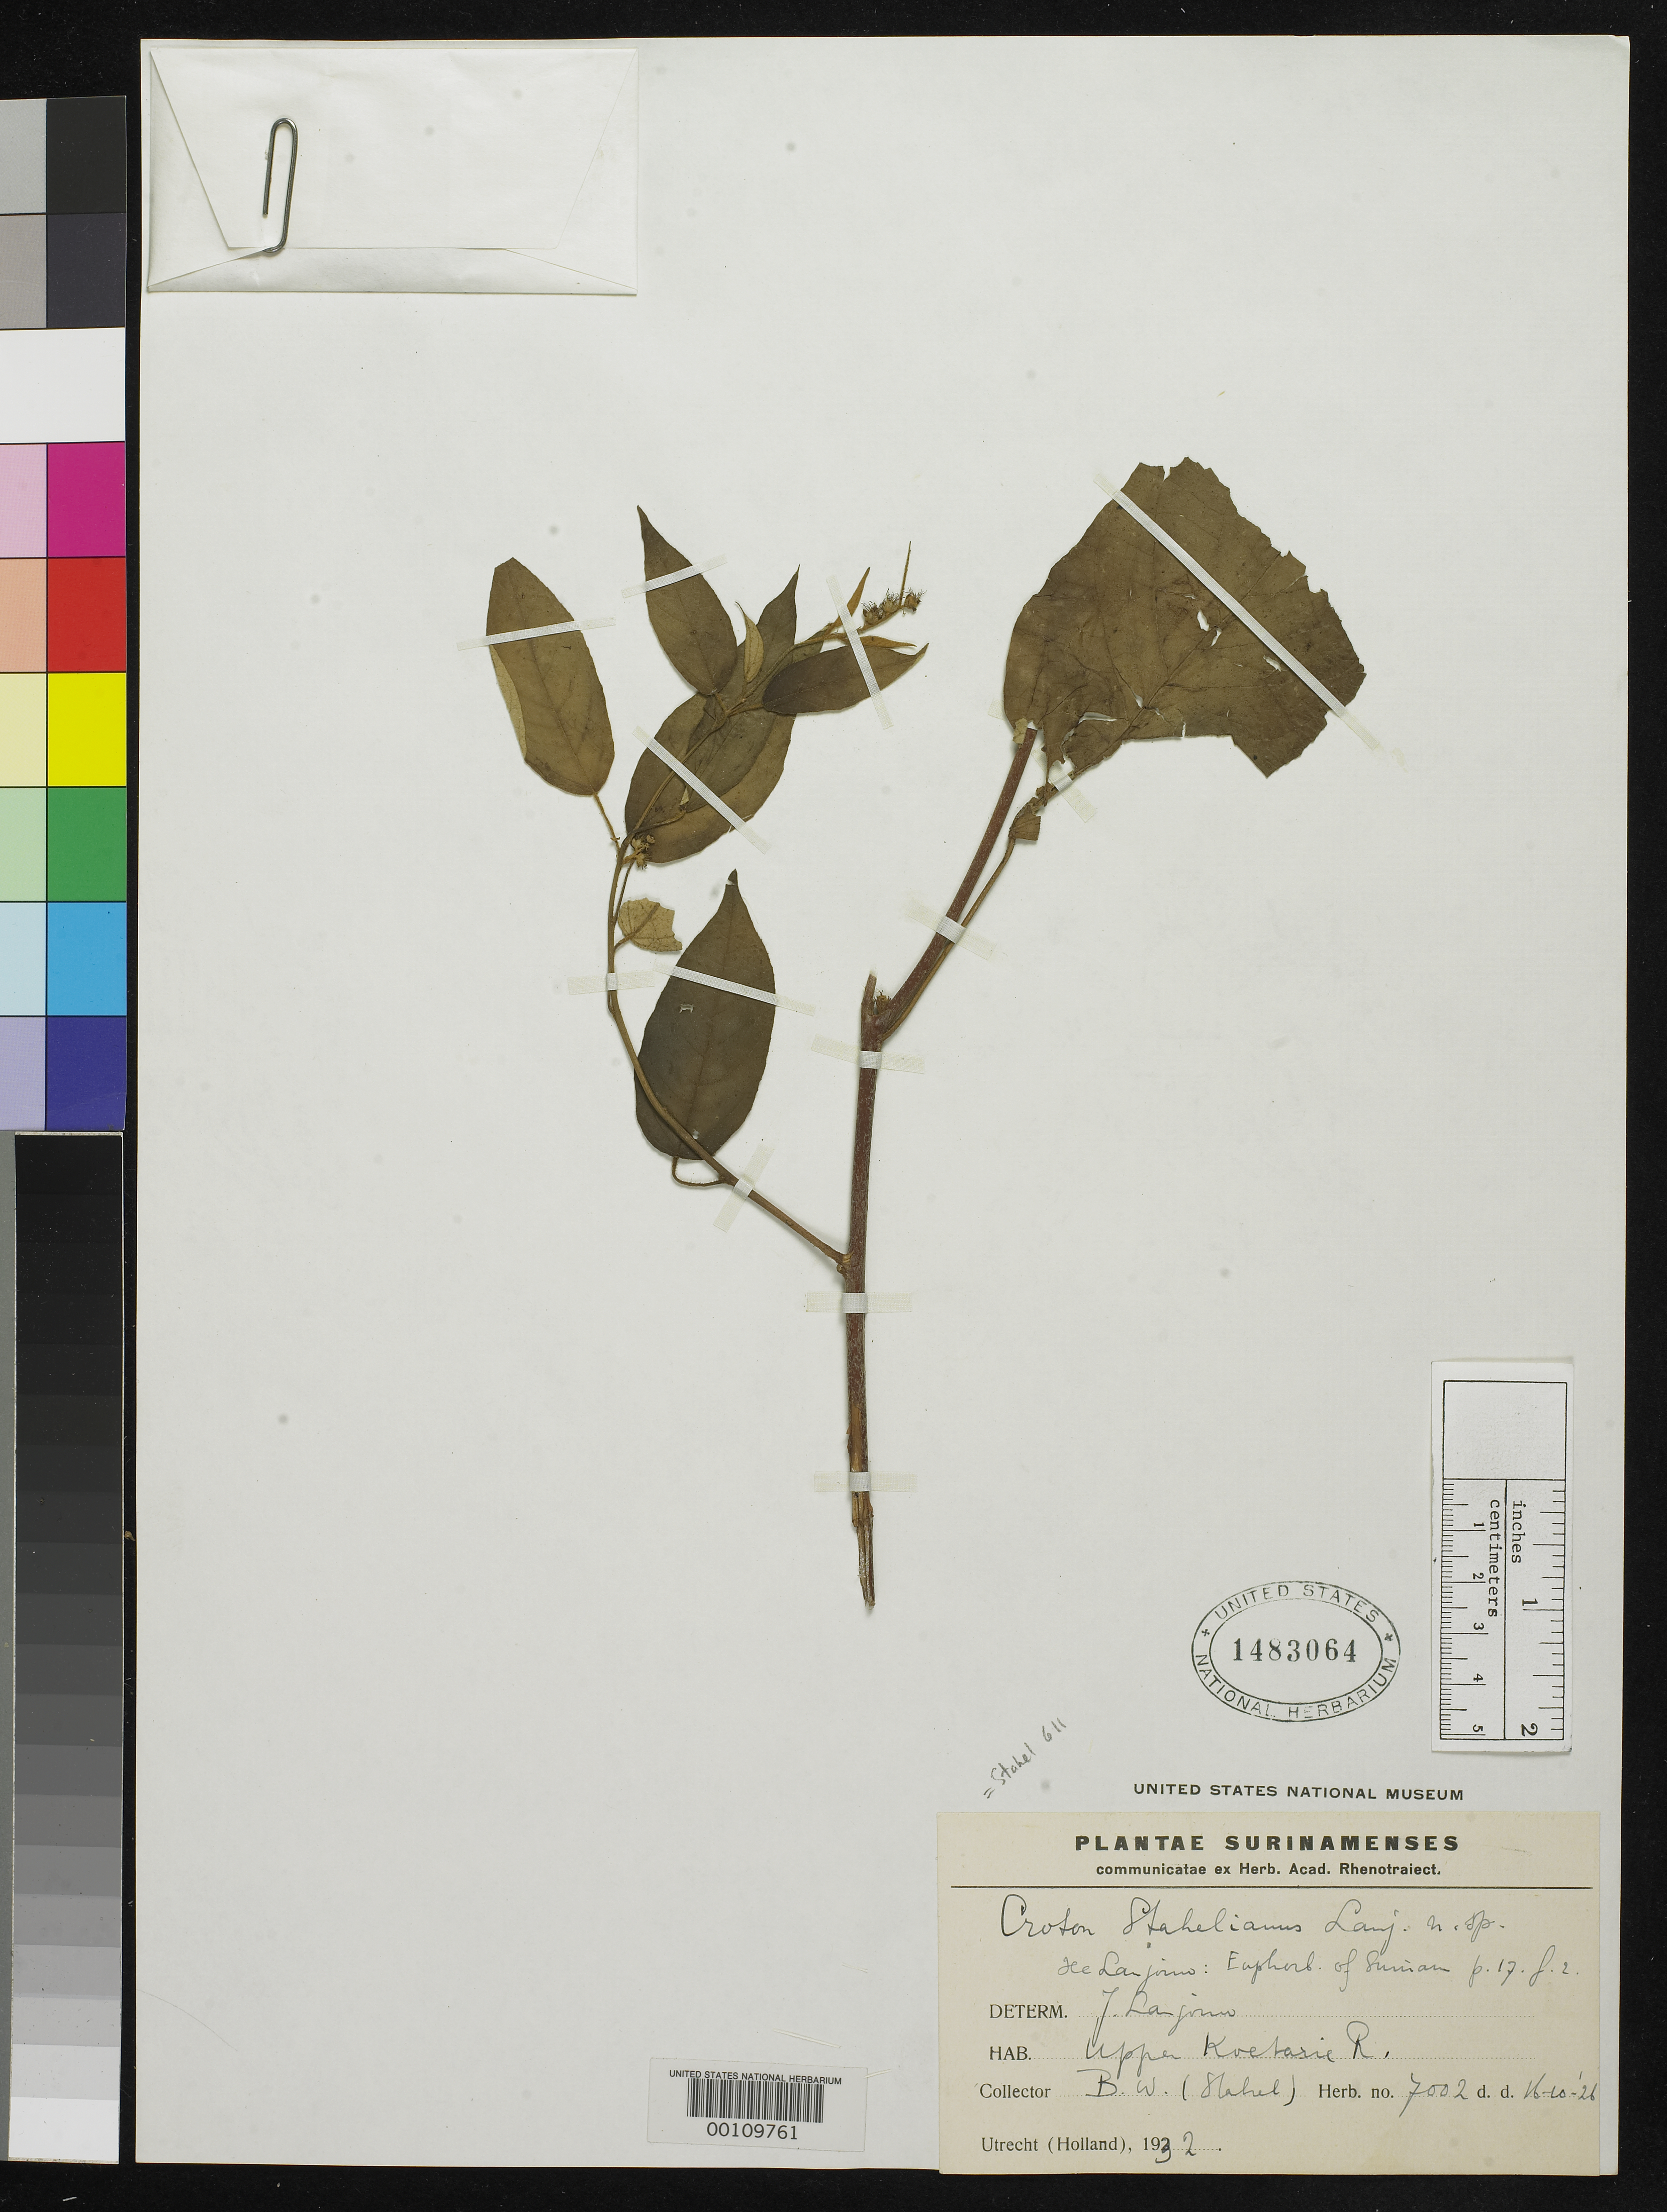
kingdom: Plantae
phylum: Tracheophyta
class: Magnoliopsida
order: Malpighiales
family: Euphorbiaceae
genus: Croton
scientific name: Croton stahelianus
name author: Lanj.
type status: Isotype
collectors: G. Stahel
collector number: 611 [B.W. 7002]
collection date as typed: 16 Oct 1926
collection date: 1926-10-16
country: Suriname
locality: Upper Koetarie R.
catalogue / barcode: US 1483064